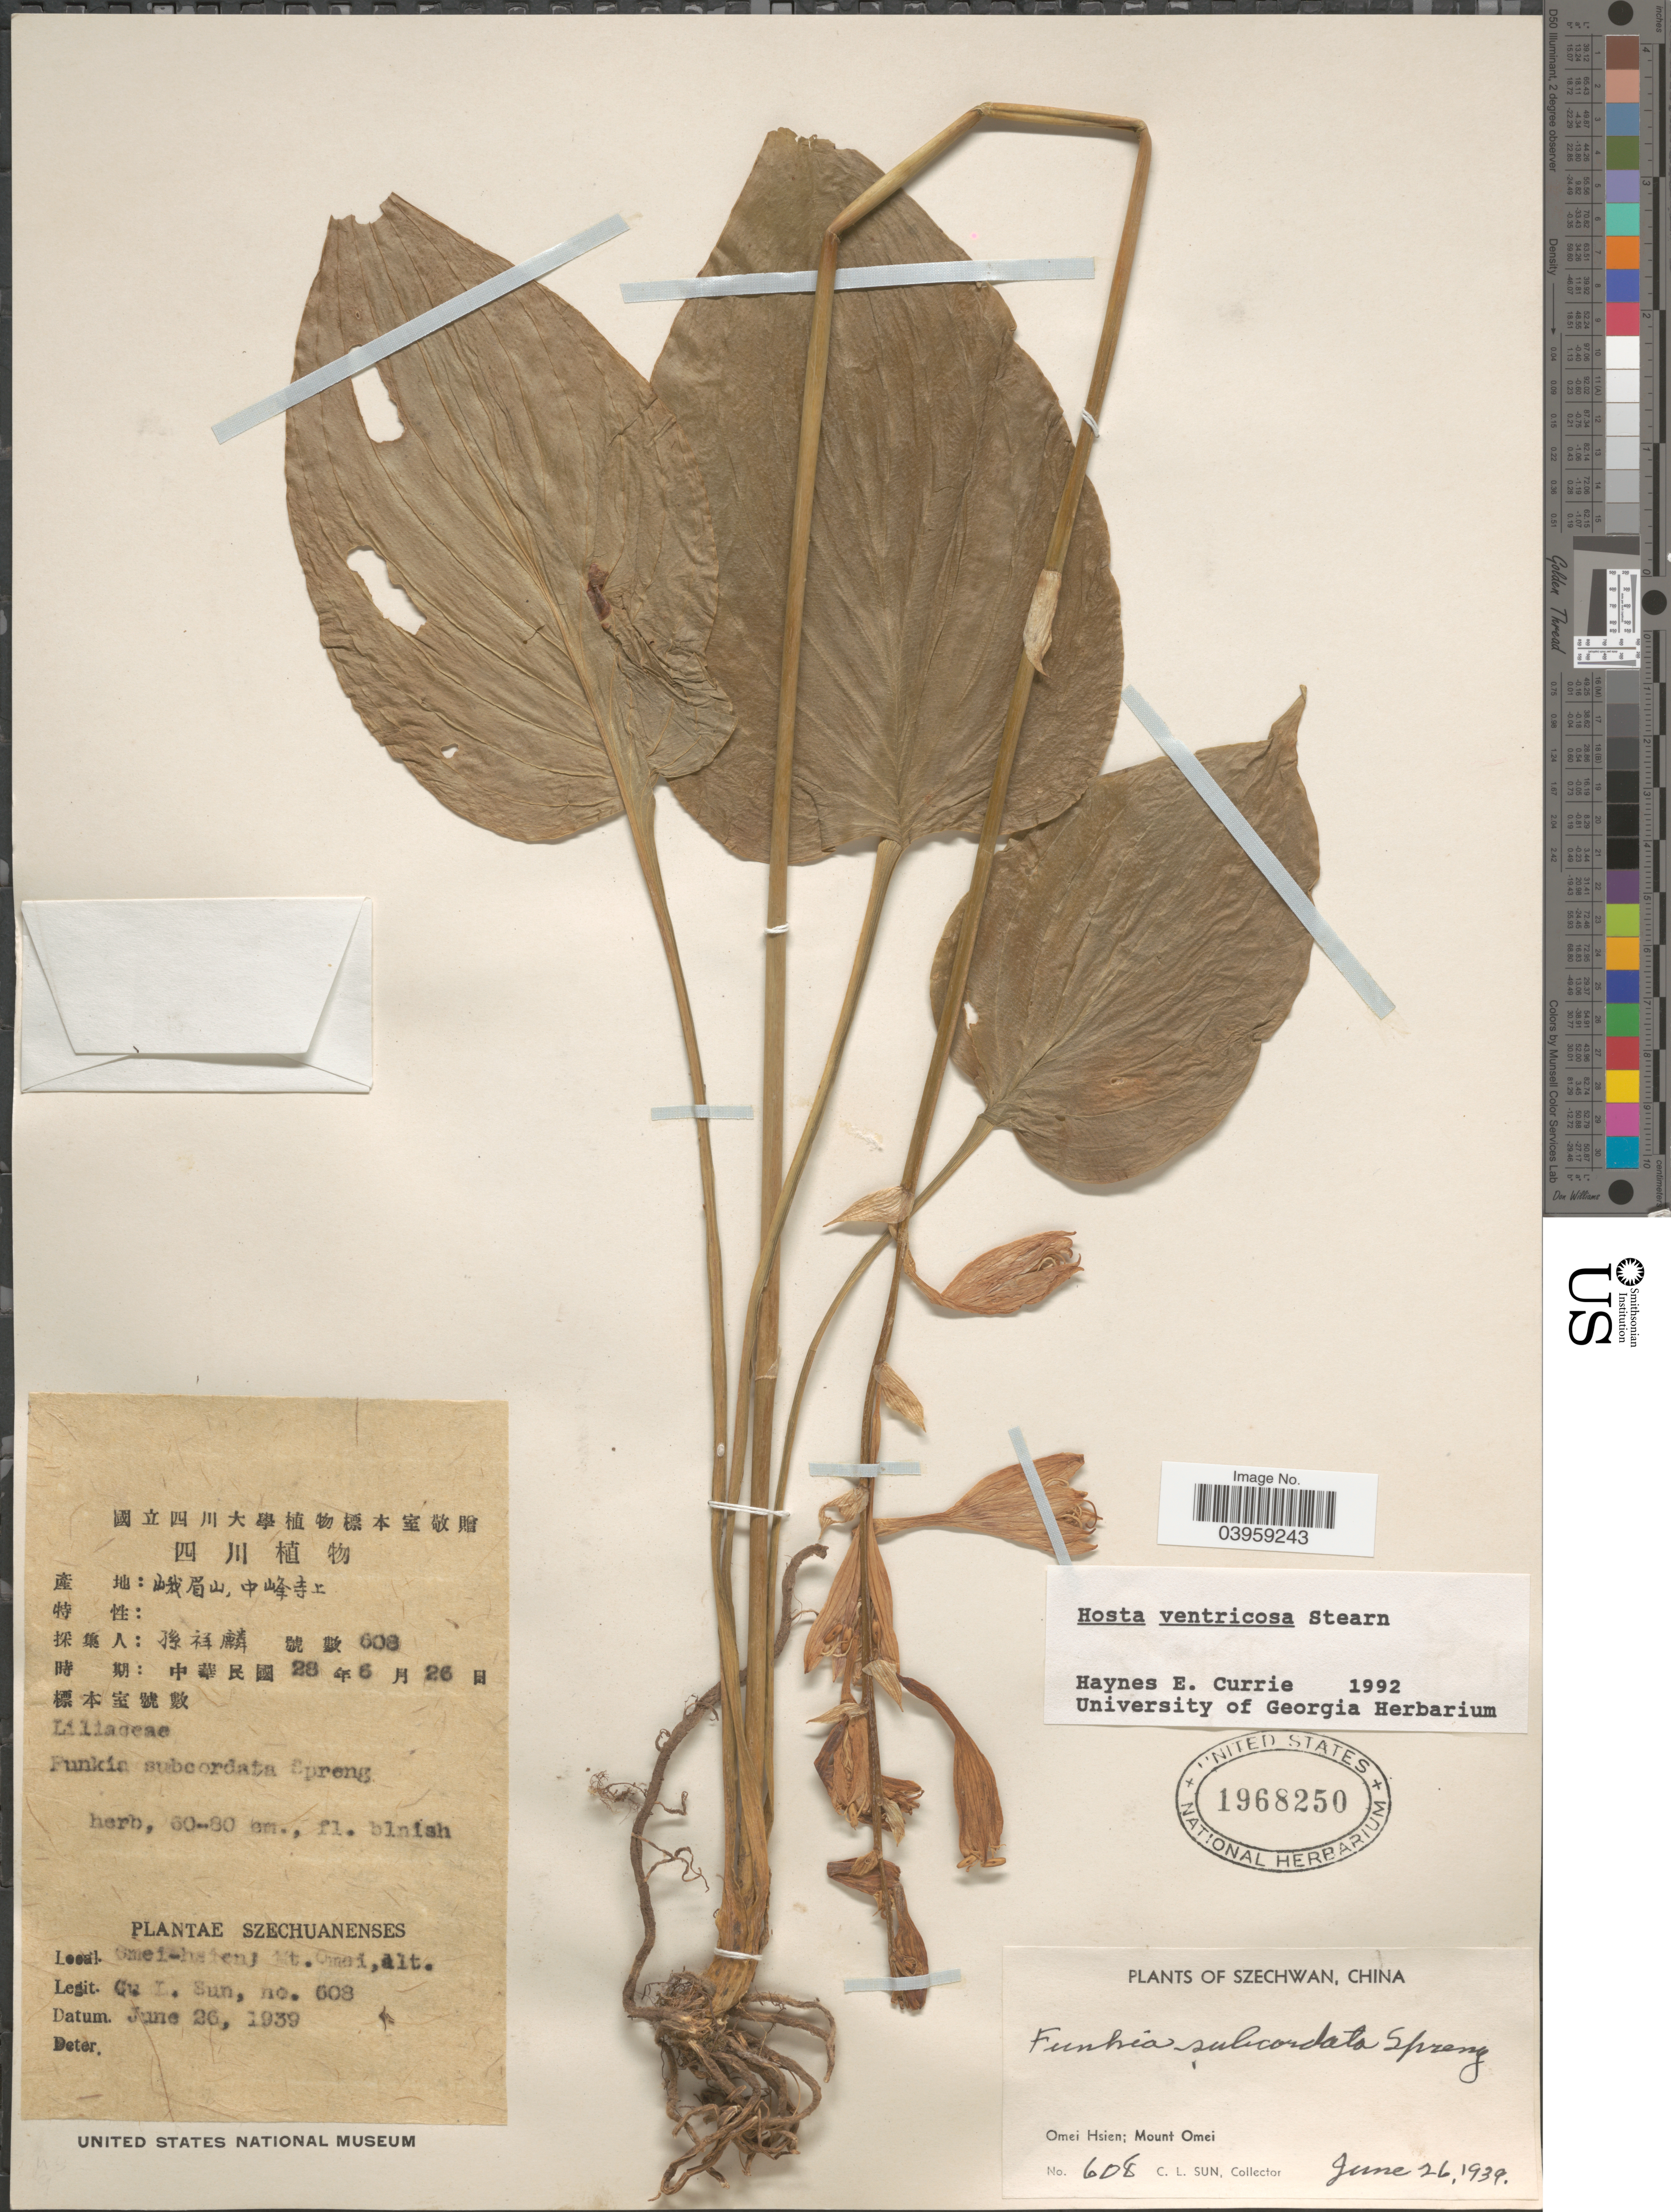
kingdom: Plantae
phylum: Tracheophyta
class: Liliopsida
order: Asparagales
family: Asparagaceae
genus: Hosta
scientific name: Hosta ventricosa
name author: Stearn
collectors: C. Sun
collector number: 608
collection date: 1939-06-26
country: China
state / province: Sichuan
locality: Szechwan. Omei Hsien; Mount Omei.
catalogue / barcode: US 1968250